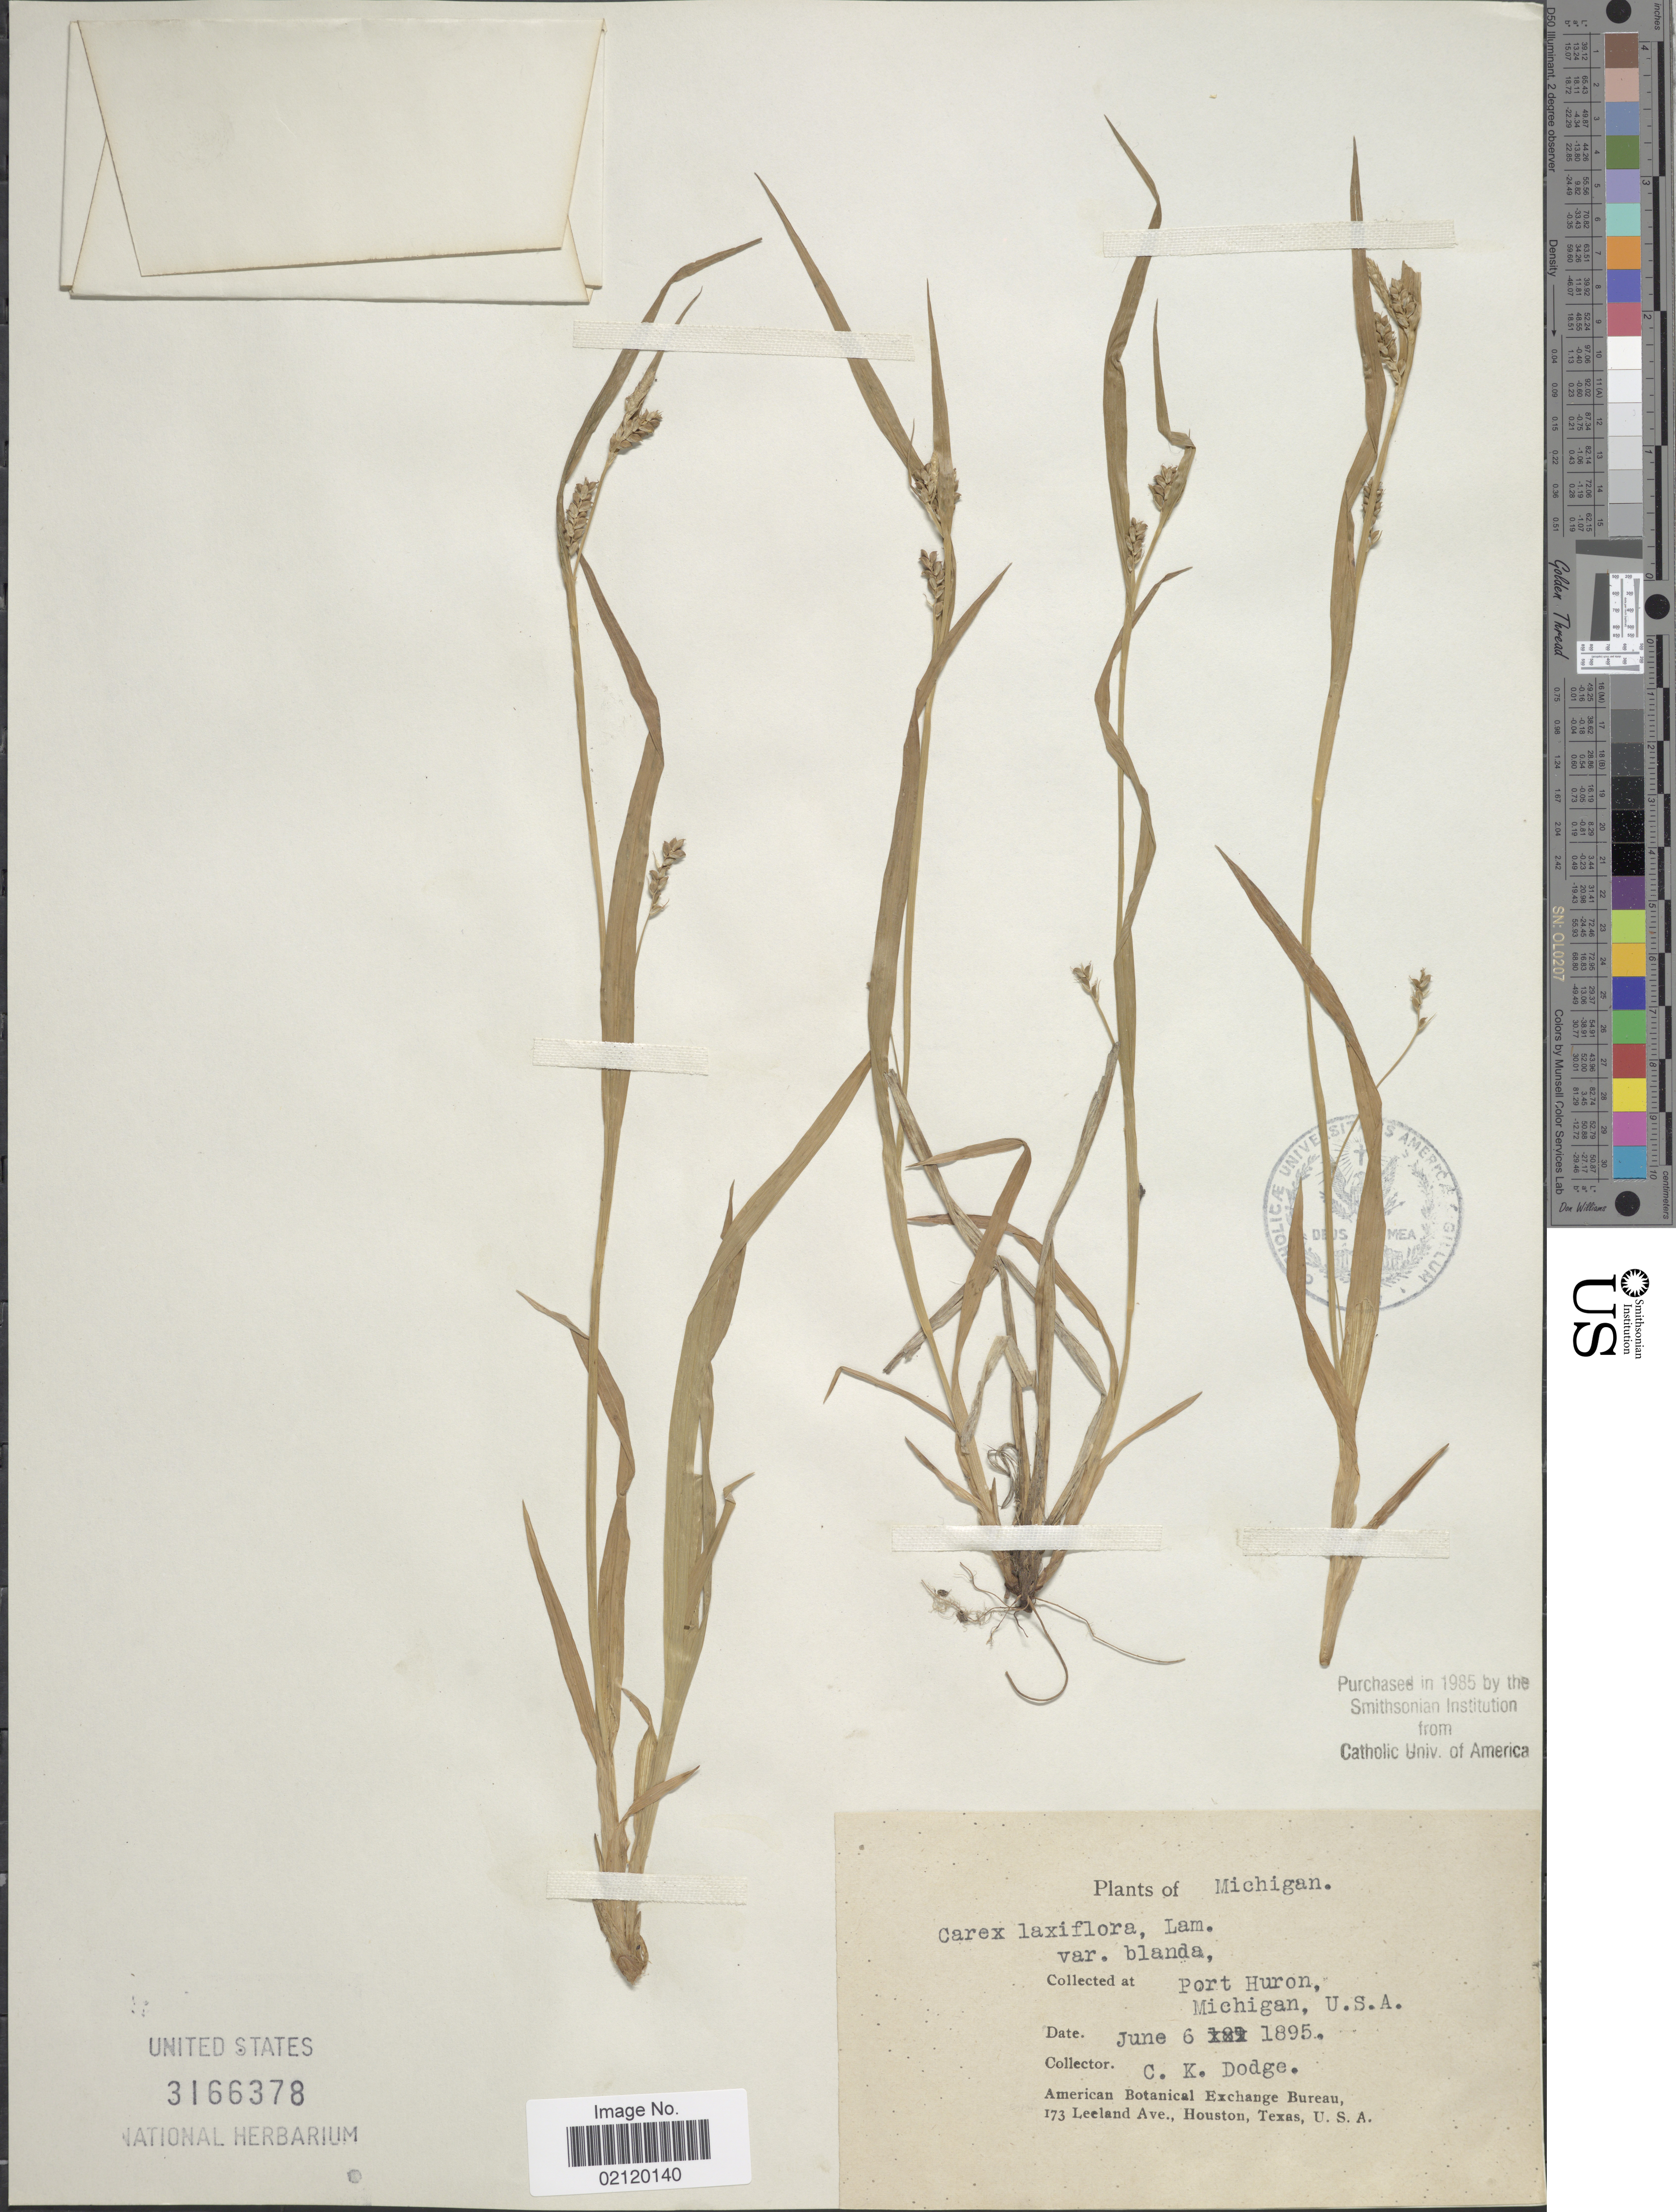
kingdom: Plantae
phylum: Tracheophyta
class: Liliopsida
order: Poales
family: Cyperaceae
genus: Carex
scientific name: Carex laxiflora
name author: Lam.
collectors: C. Dodge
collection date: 1895-06-06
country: United States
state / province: Michigan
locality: Port Huron, Michigan, U.S.A.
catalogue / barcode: US 3166378